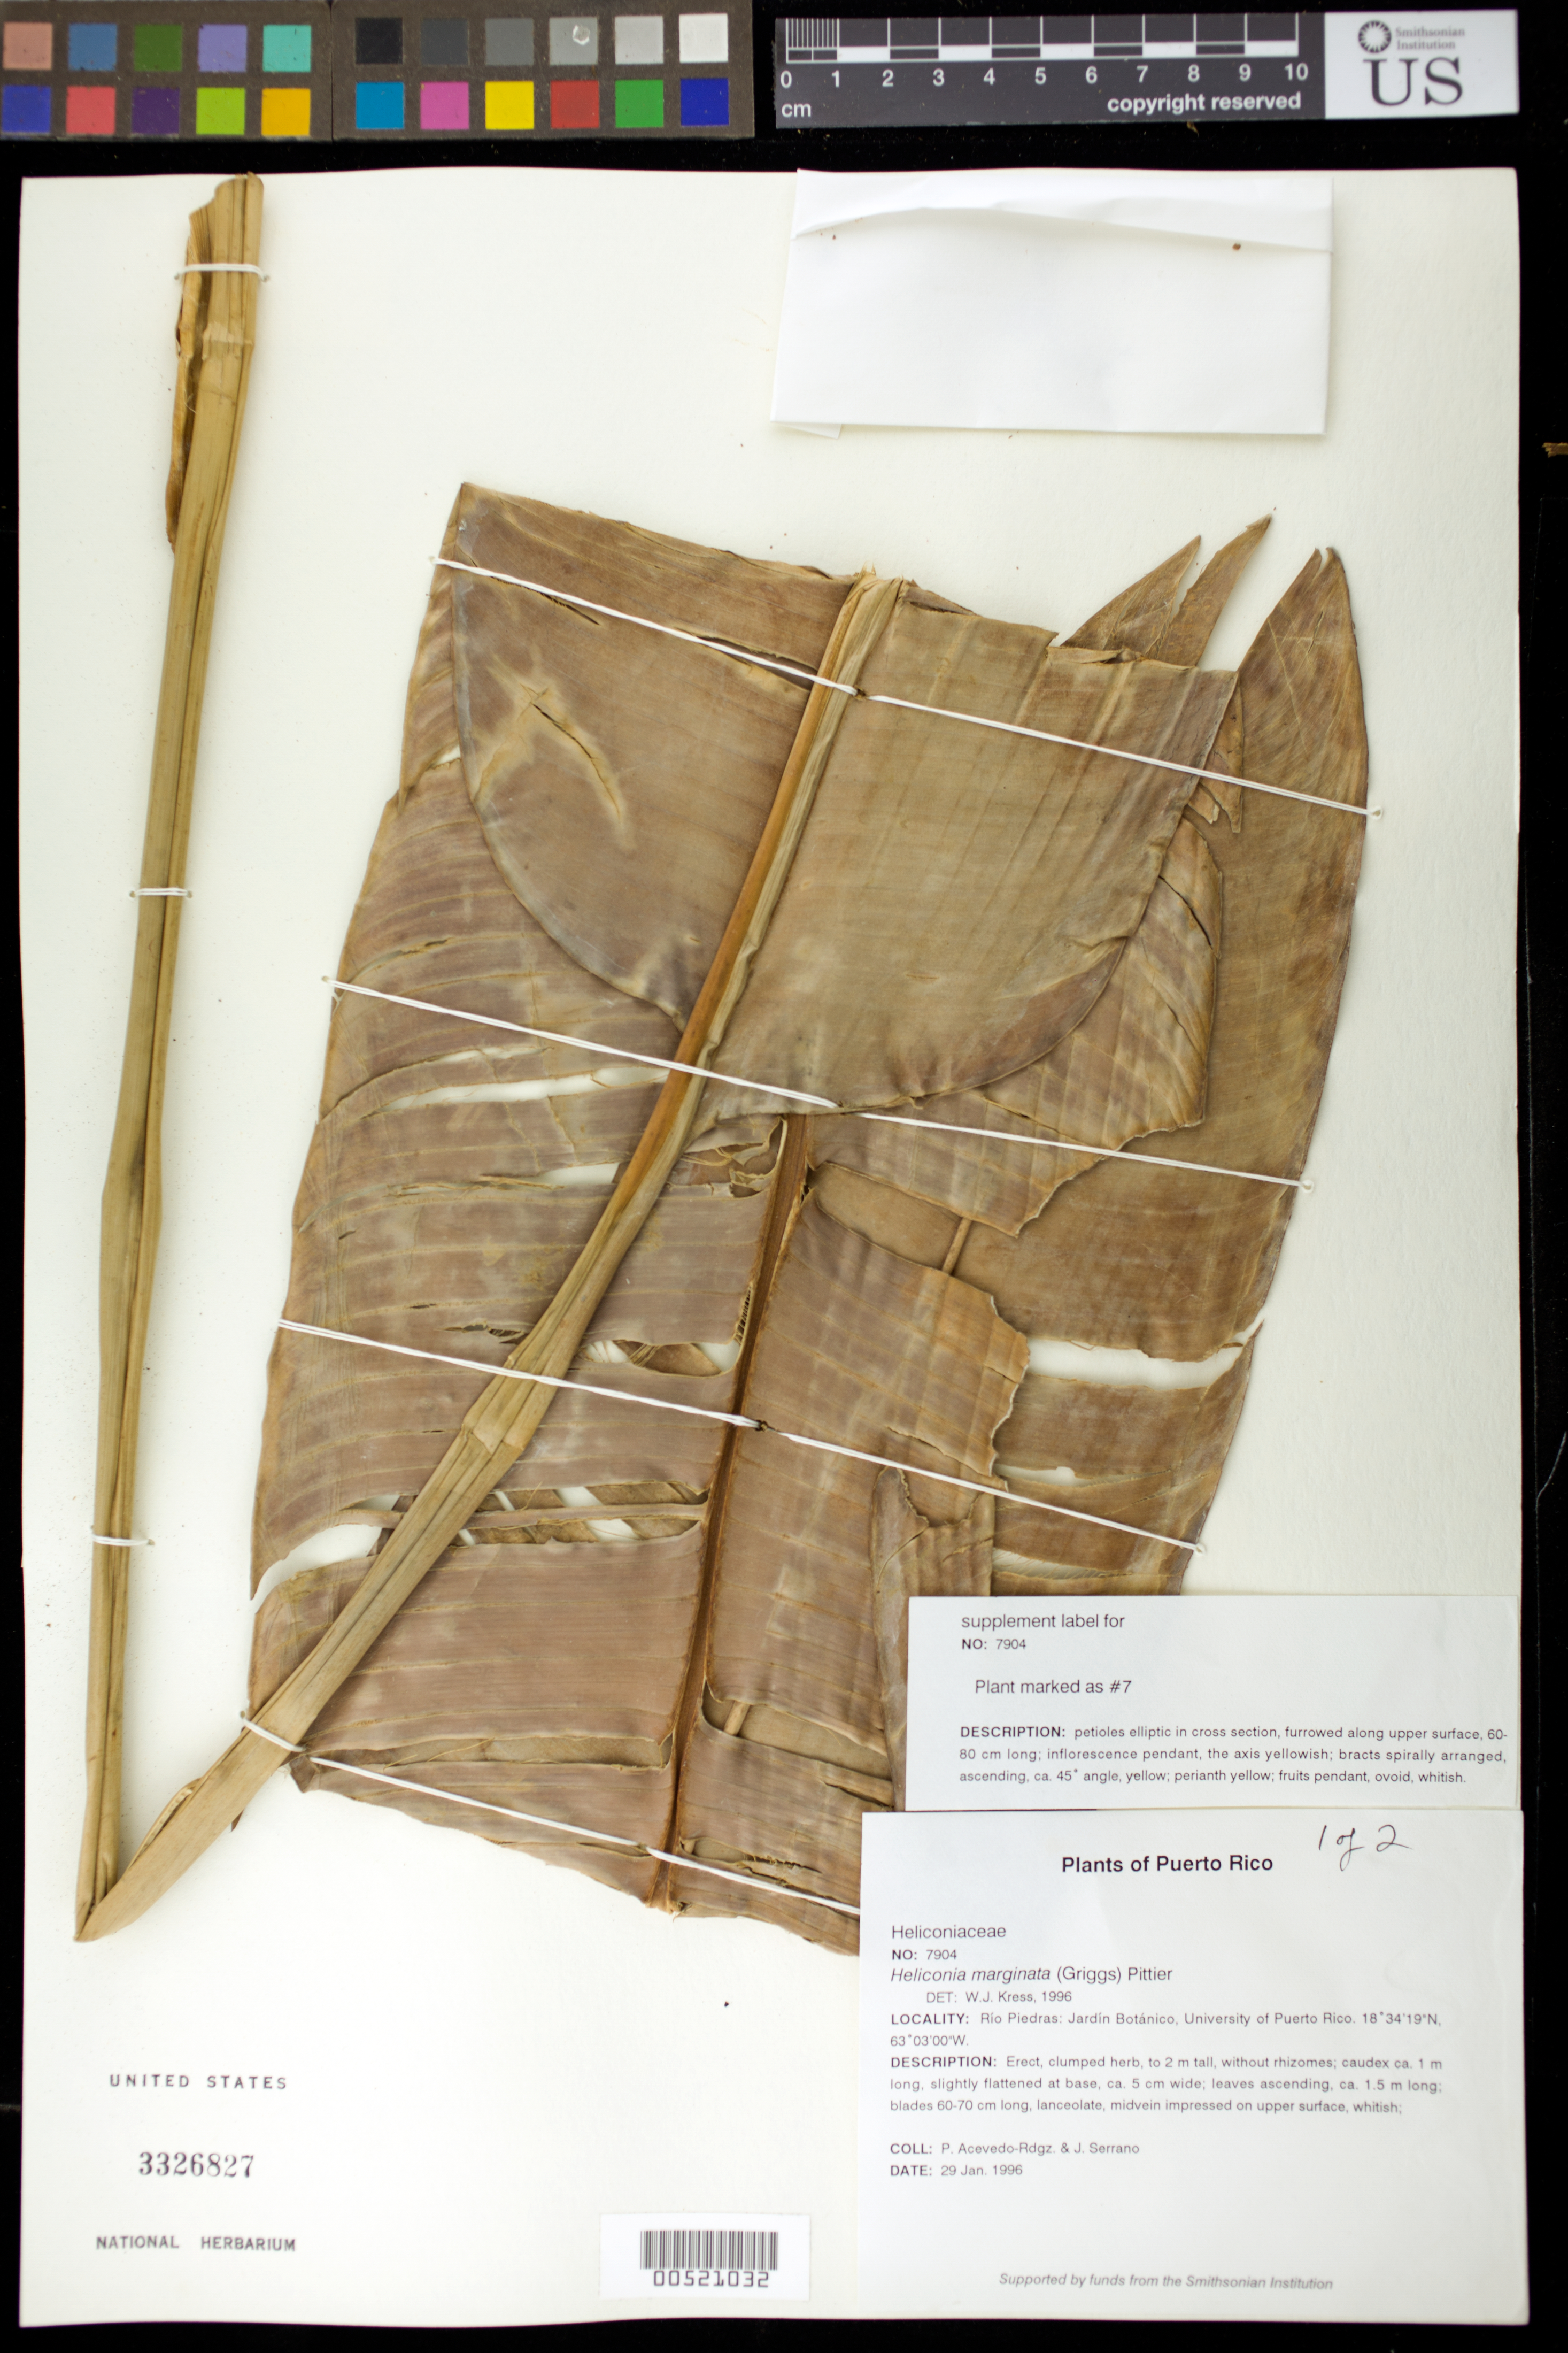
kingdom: Plantae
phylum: Tracheophyta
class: Liliopsida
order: Zingiberales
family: Heliconiaceae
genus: Heliconia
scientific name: Heliconia marginata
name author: (R.F. Griggs) Pittier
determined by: Kress, W. J., (US), Smithsonian Institution - National Museum of Natural History (UNITED STATES)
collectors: P. Acevedo-Rodr. & J. Serrano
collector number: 7904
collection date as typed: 29 Jan 1996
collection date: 1996-01-29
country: Puerto Rico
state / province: San Juan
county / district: Río Piedras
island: Puerto Rico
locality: Río Piedras: Jardín Botánico University of Puerto Rico.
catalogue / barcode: US 3326827